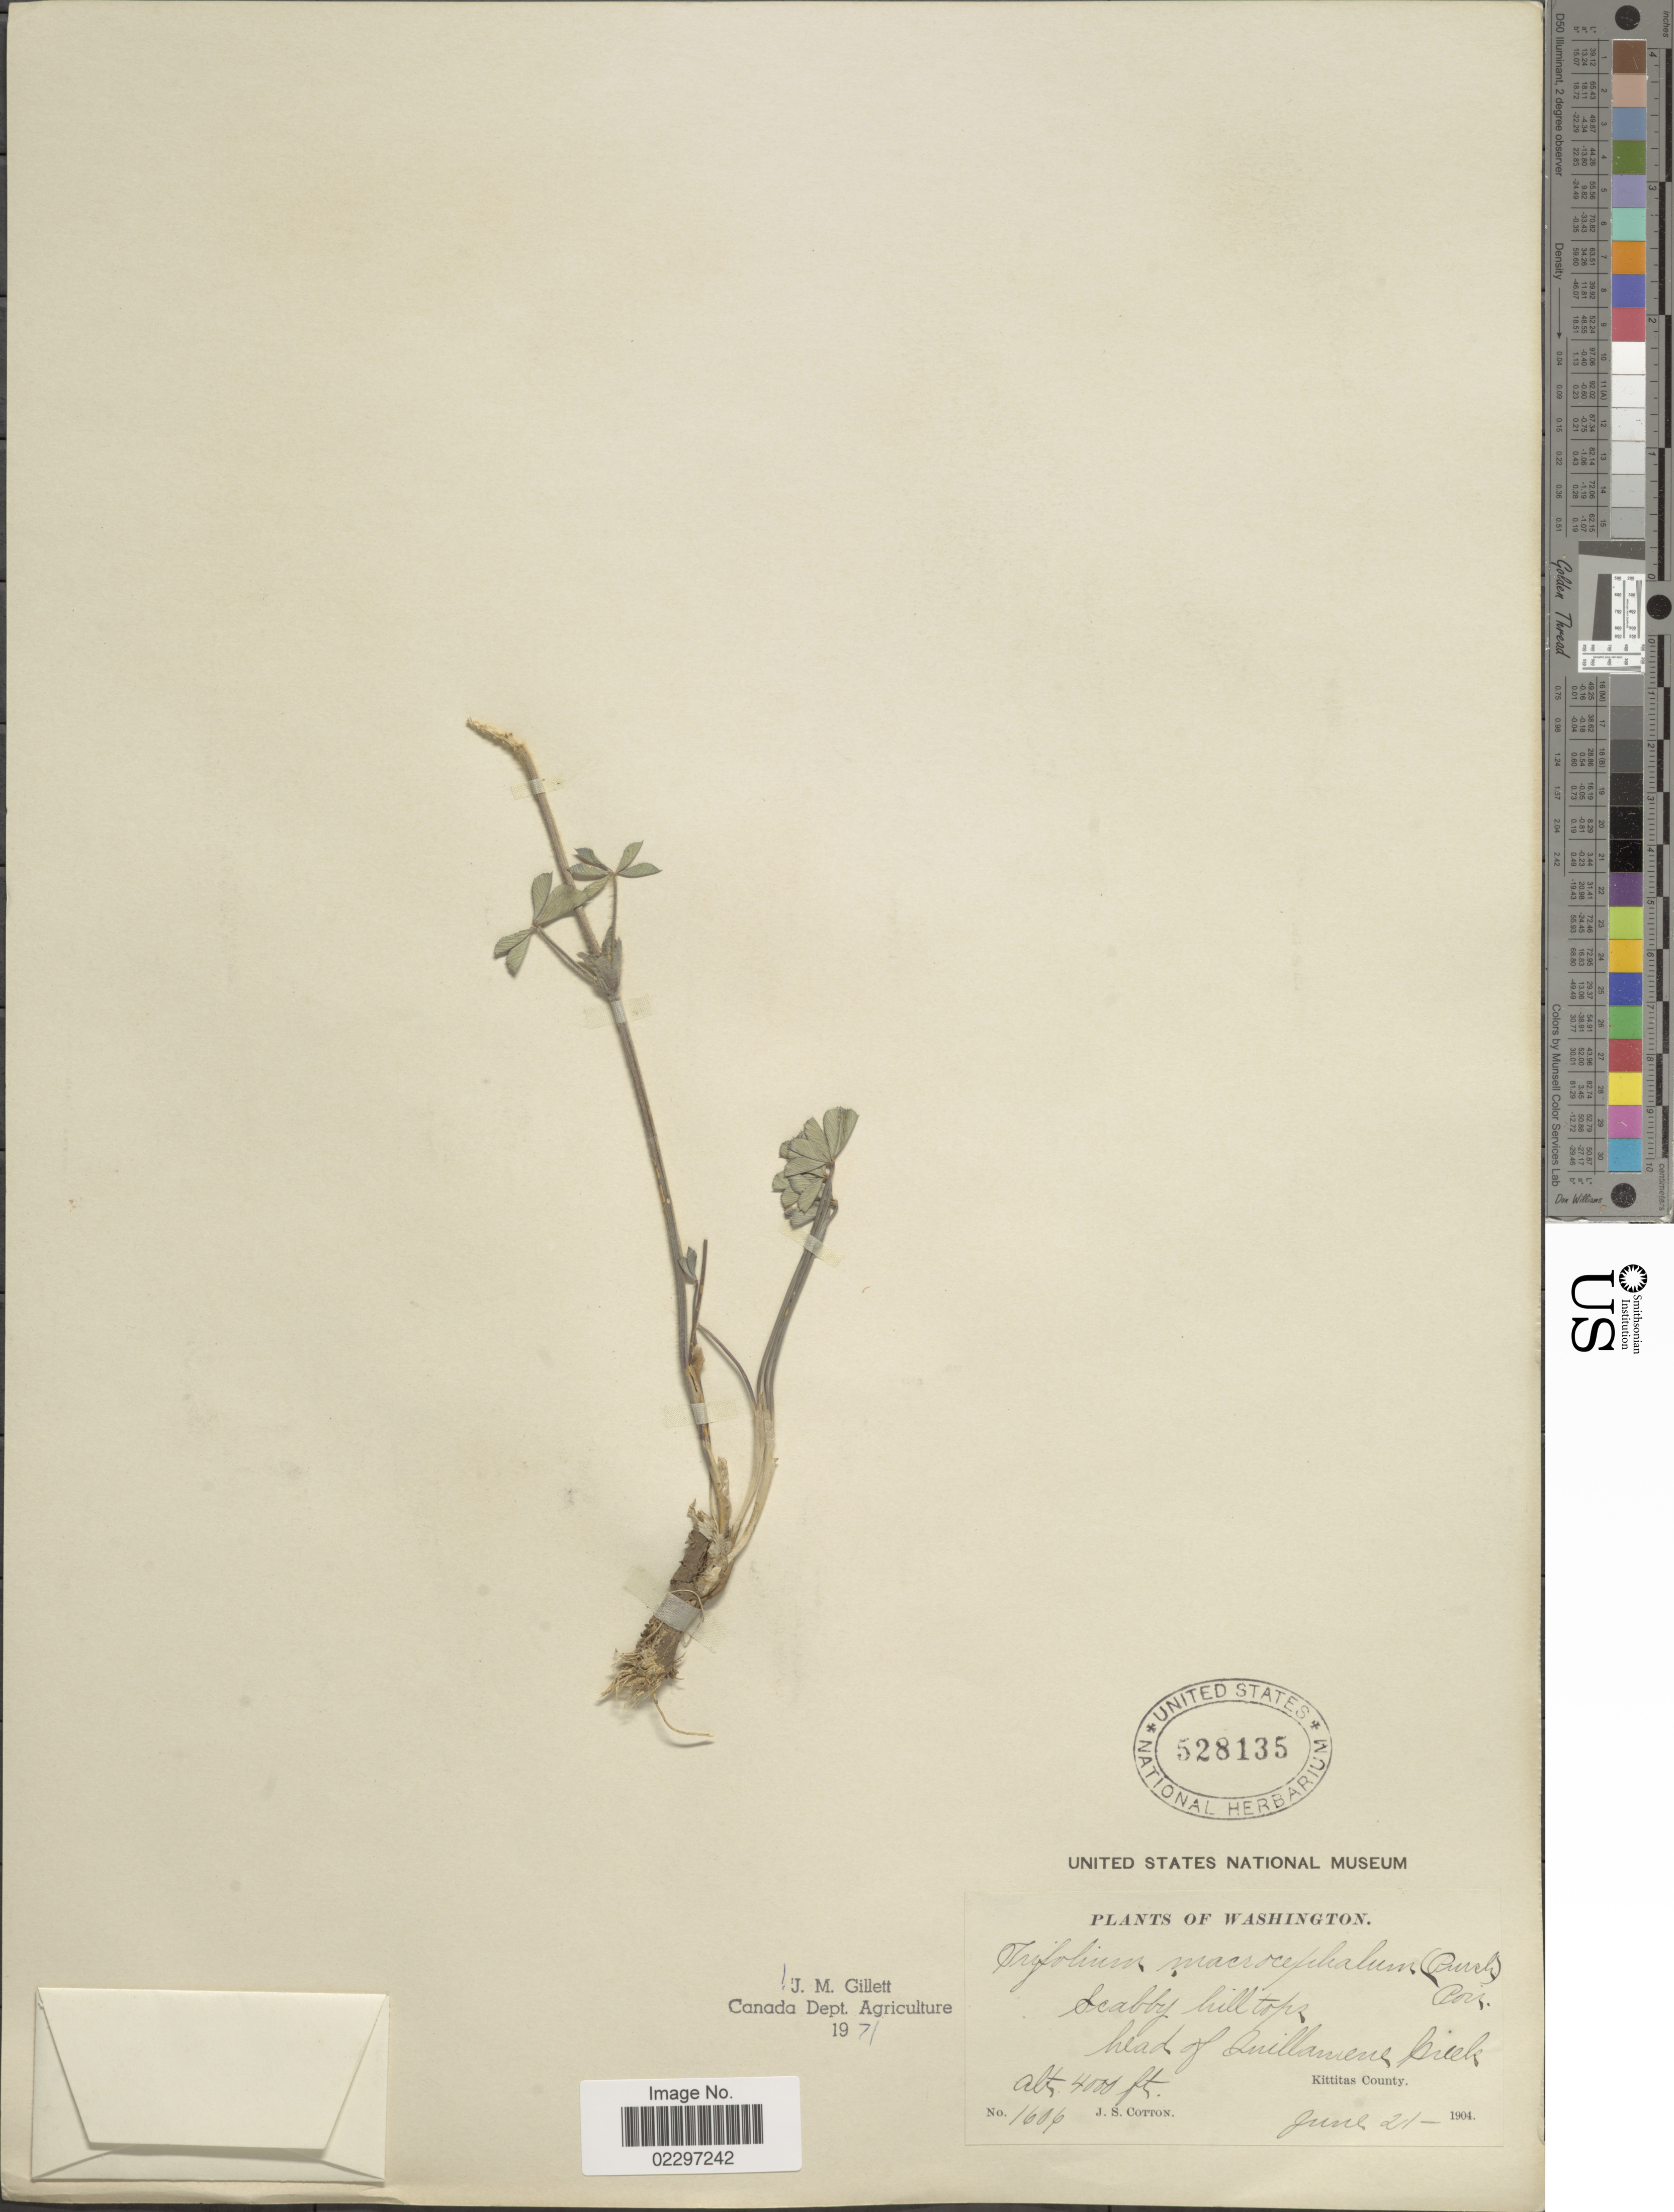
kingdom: Plantae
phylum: Tracheophyta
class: Magnoliopsida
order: Fabales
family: Fabaceae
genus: Trifolium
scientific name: Trifolium macrocephalum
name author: (Pursh) Poir.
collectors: J. S. Cotton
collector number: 1606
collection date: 1904-06-21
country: United States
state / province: Washington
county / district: Kittitas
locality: Scabby hilltops head of Quillamene Creek, Kittitas County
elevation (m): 1219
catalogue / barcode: US 528135